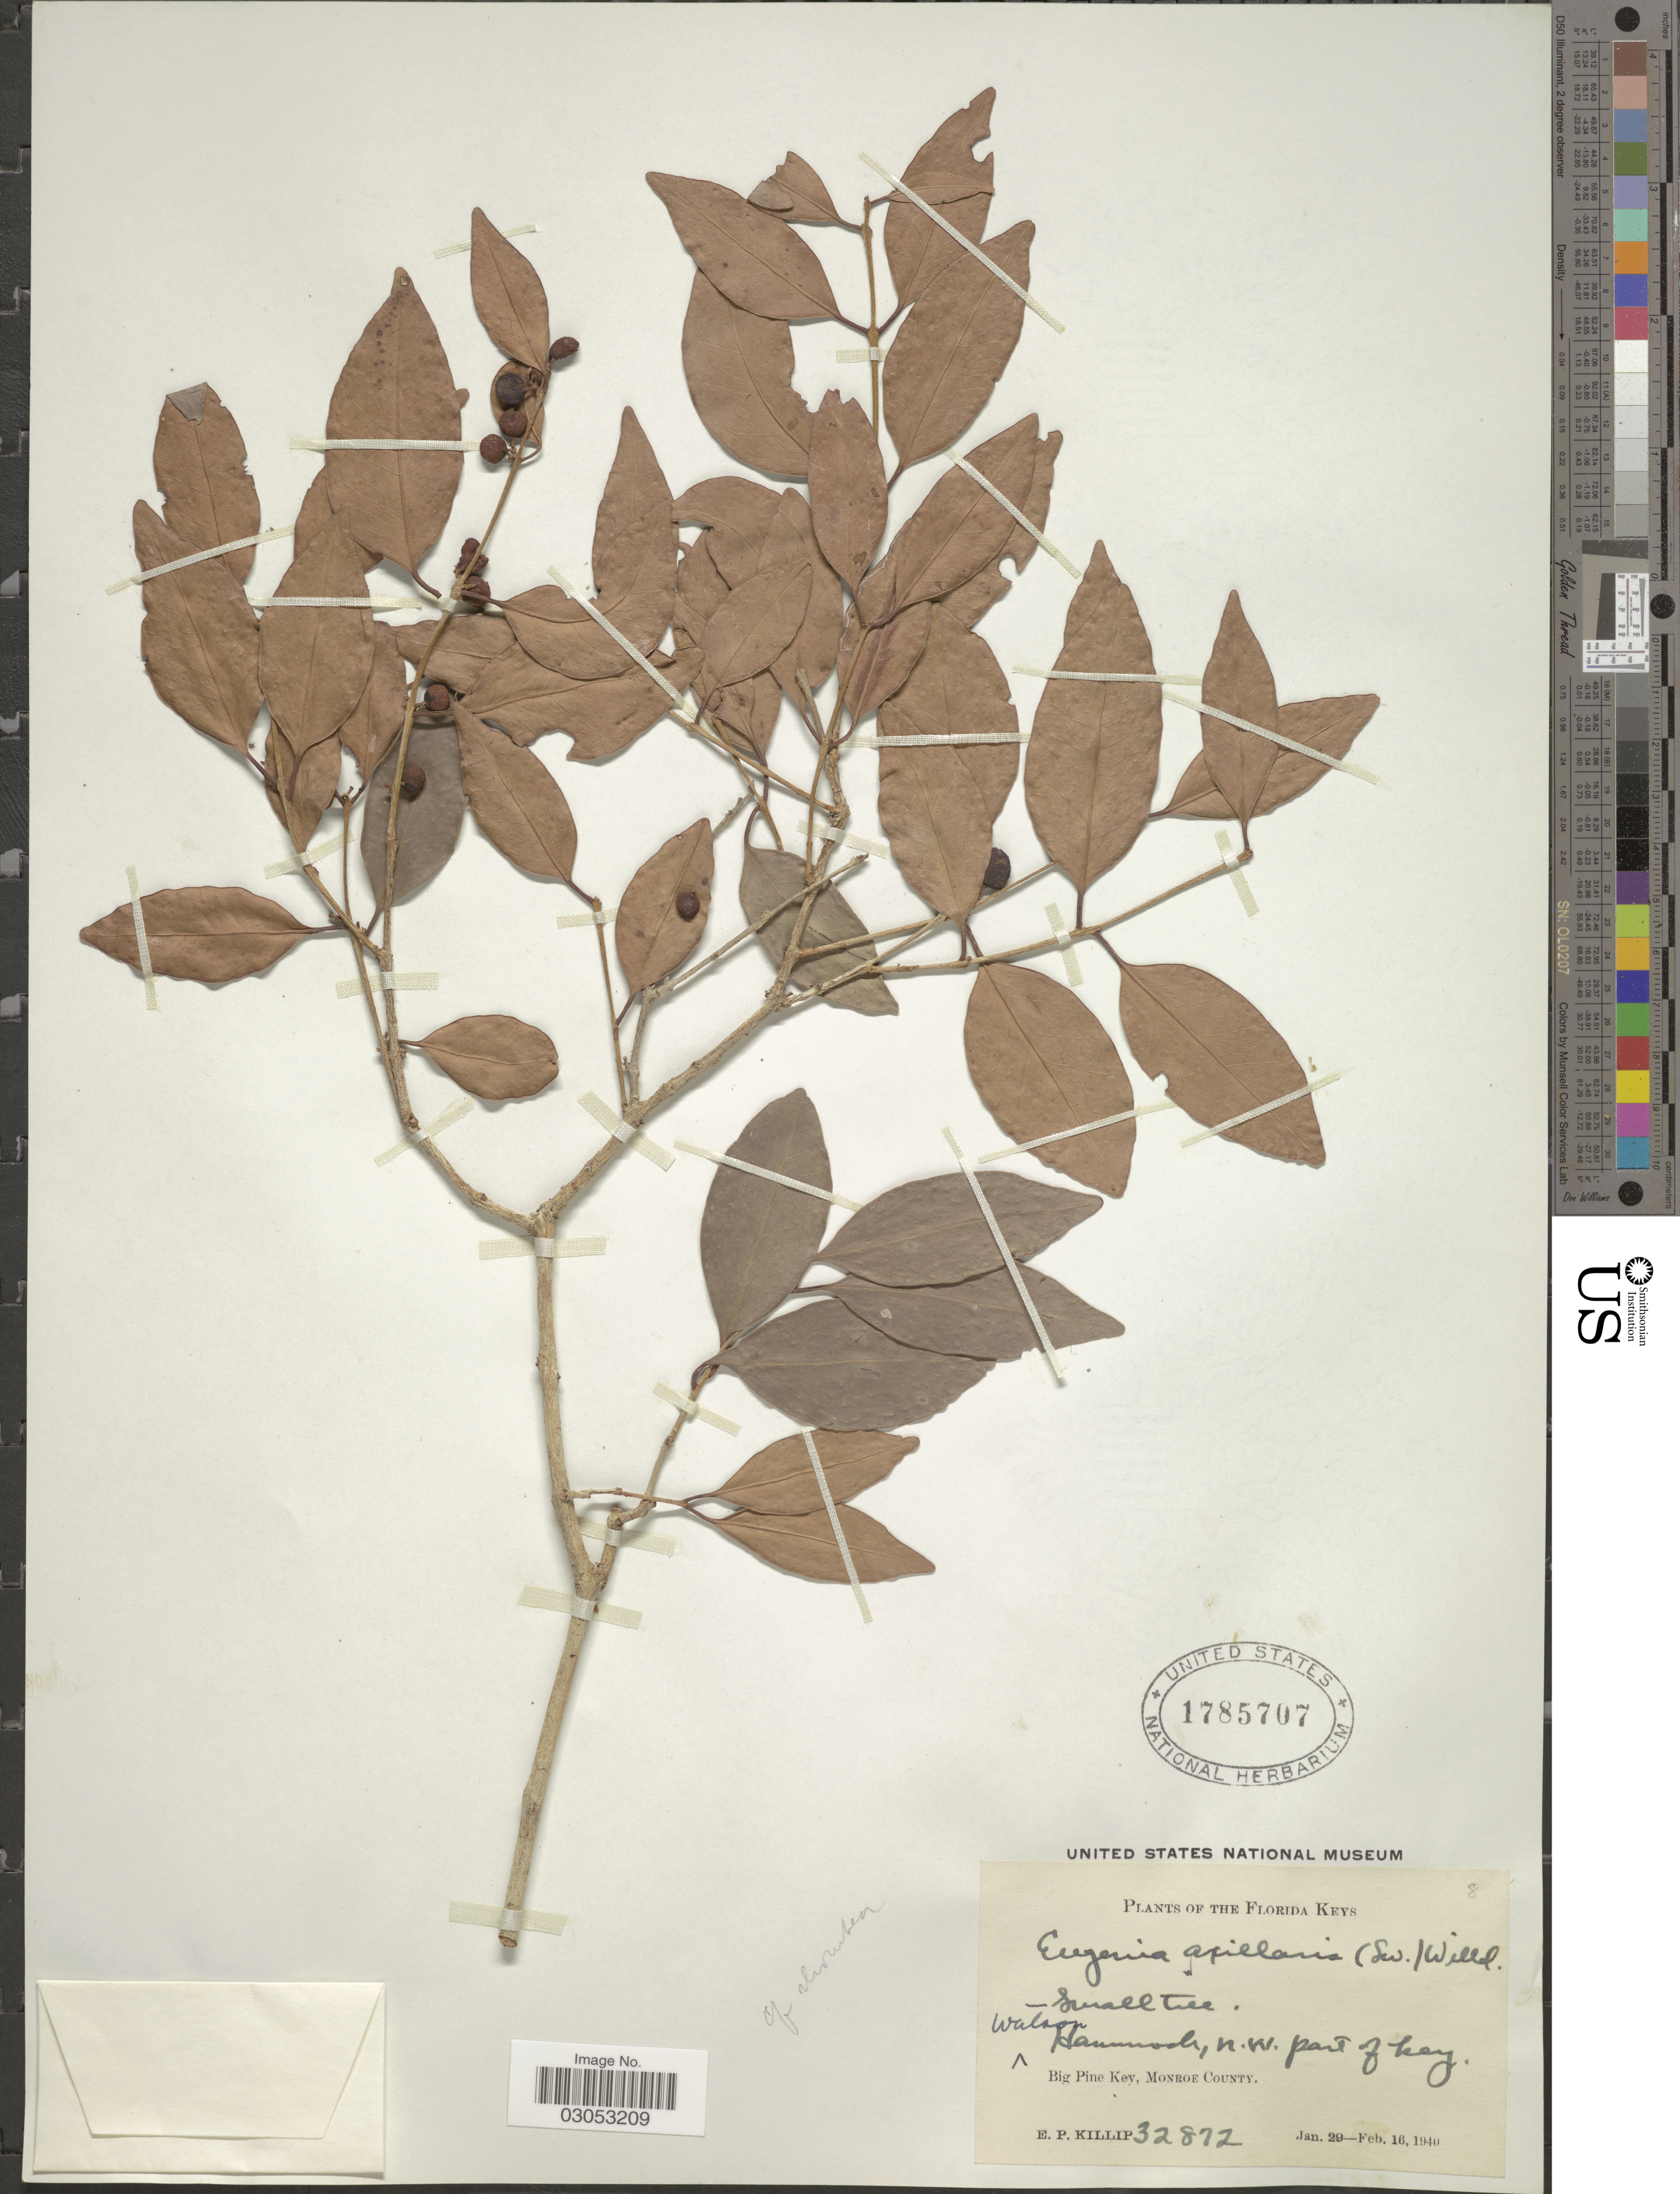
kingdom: Plantae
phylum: Tracheophyta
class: Magnoliopsida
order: Myrtales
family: Myrtaceae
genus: Eugenia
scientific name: Eugenia axillaris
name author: (Sw.) Willd.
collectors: E. P. Killip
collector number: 32872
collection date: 1940-01-29/1940-02-16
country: United States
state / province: Florida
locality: The Florida Keys, Watson Hammock, N.W. part of key, Big Pine Key, Monroe County.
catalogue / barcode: US 1785707